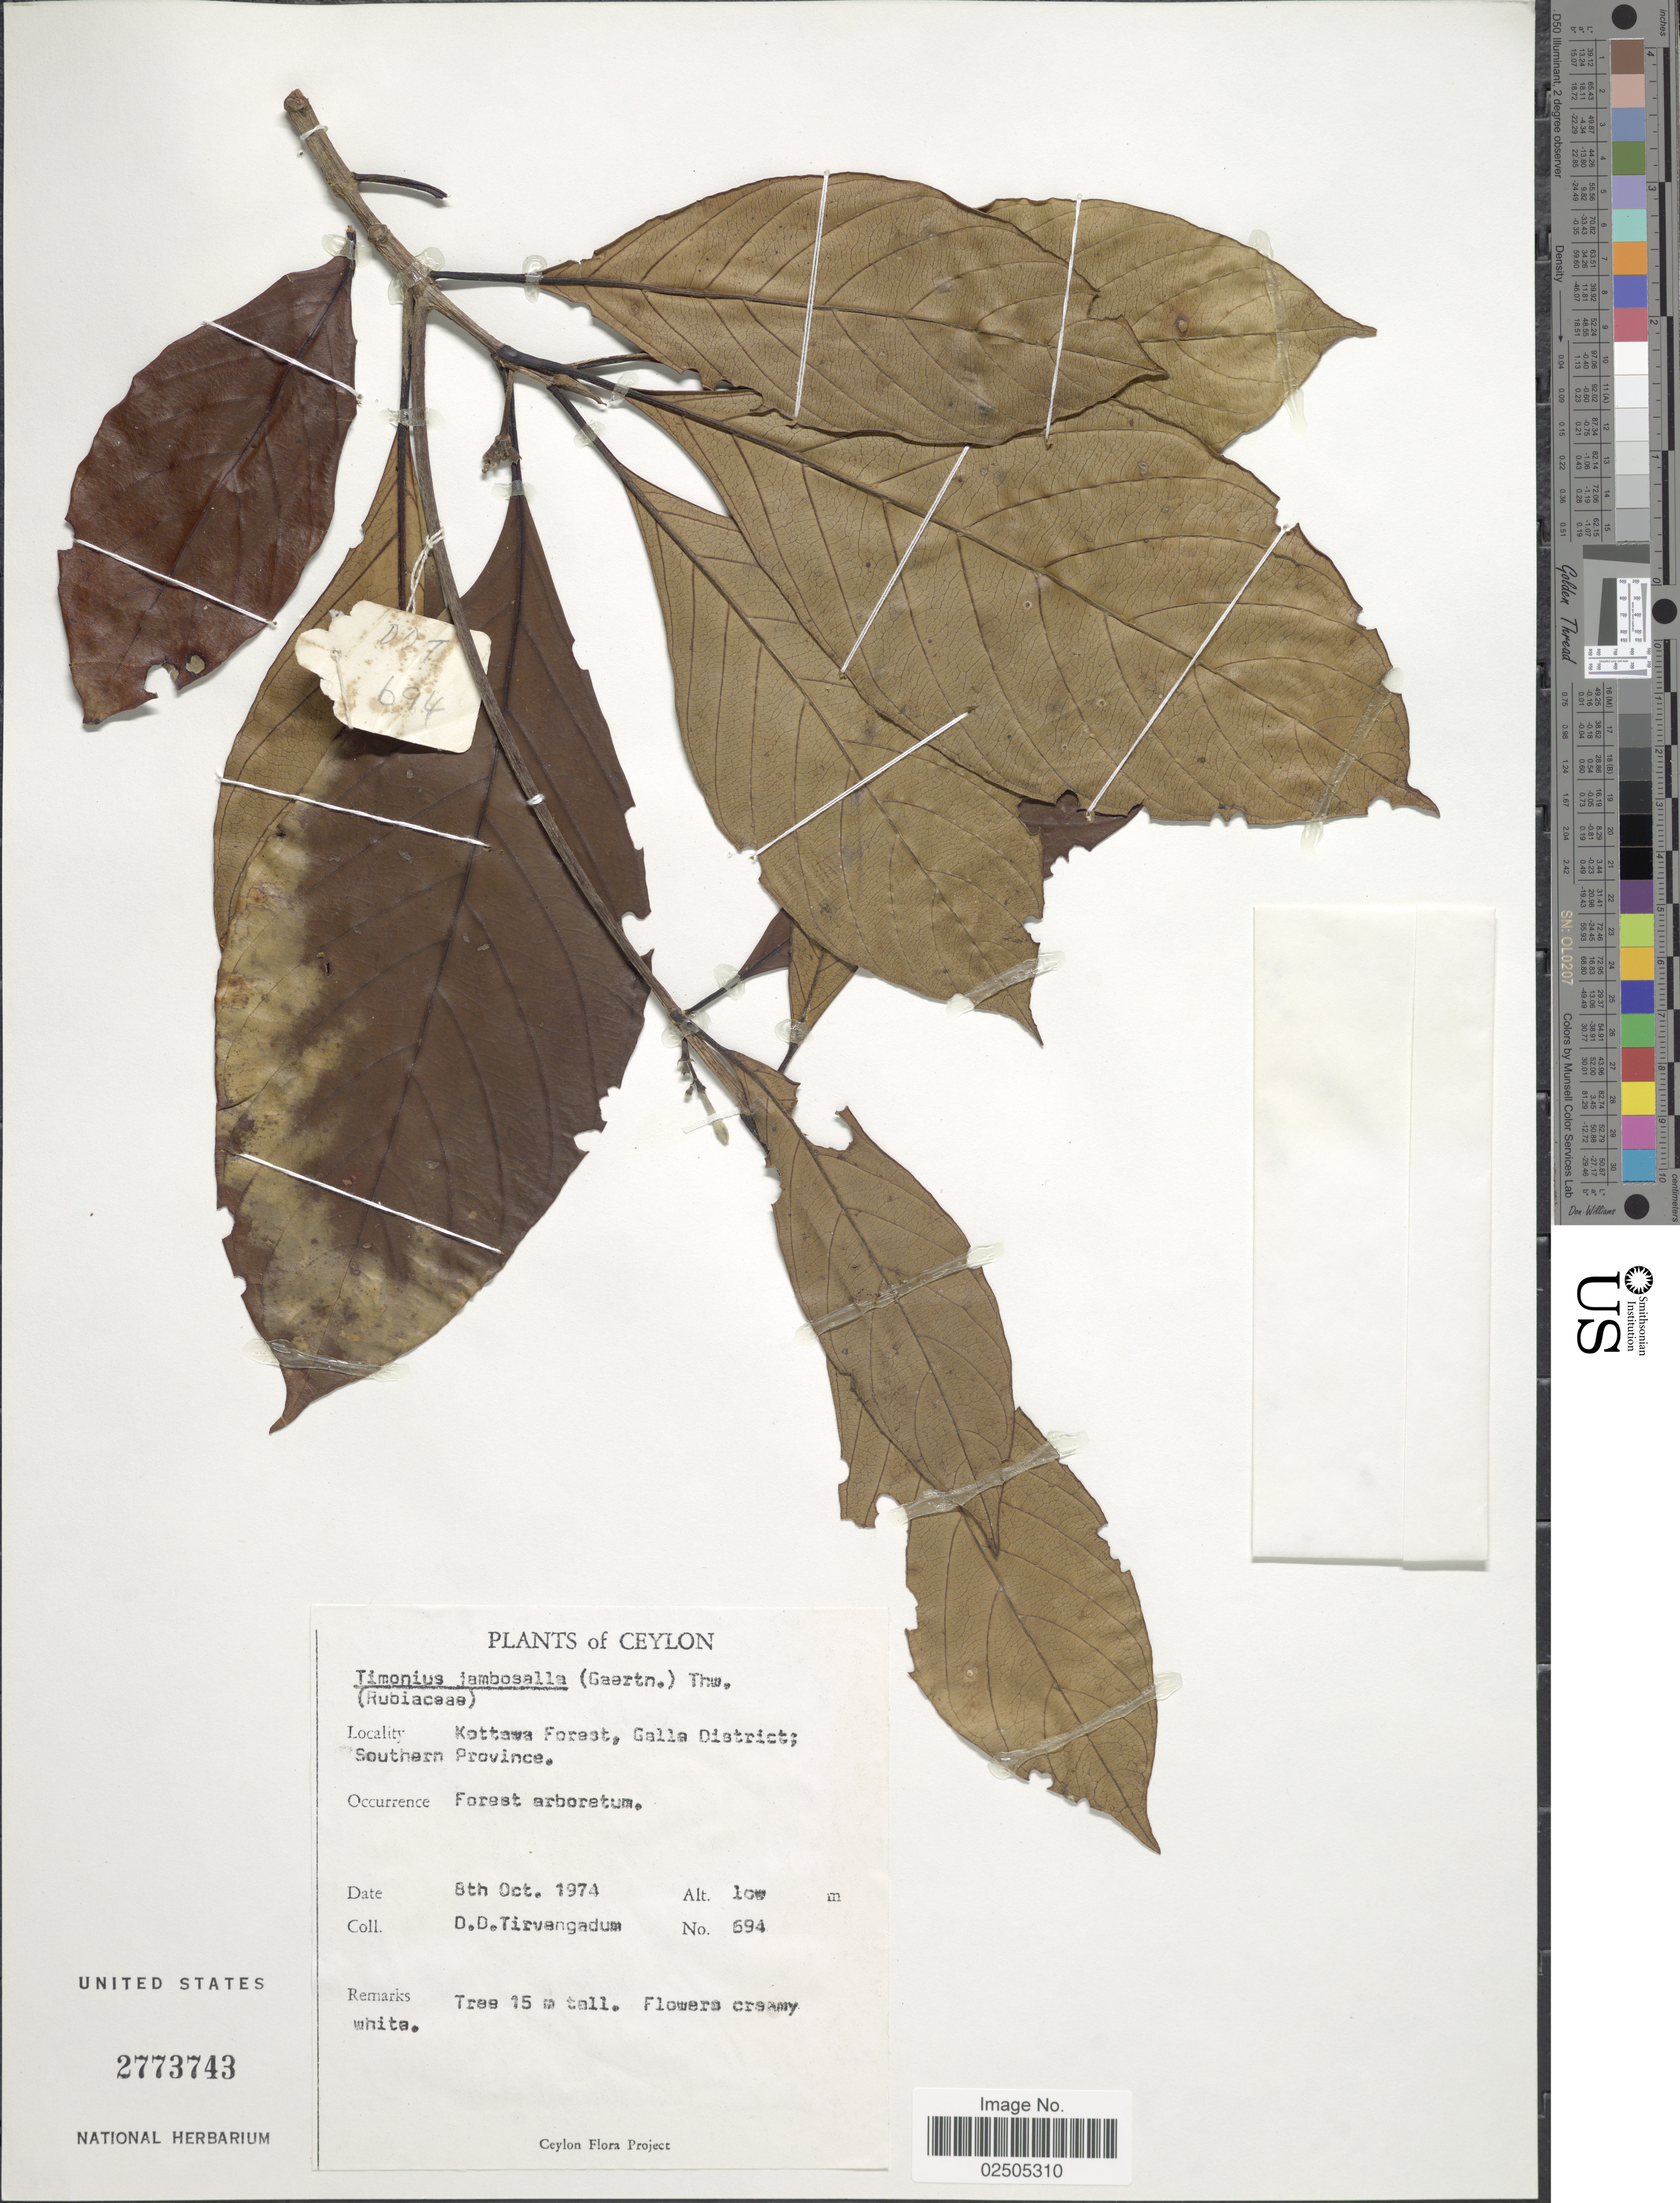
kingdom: Plantae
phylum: Tracheophyta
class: Magnoliopsida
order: Gentianales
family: Rubiaceae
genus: Timonius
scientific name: Timonius jambosella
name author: Thwaites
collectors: D. Tirvengadum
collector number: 694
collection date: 1974-10-08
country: Sri Lanka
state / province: Southern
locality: Ceylon, Kottawa Forest, Galla District; Southern Province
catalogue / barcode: US 2773743